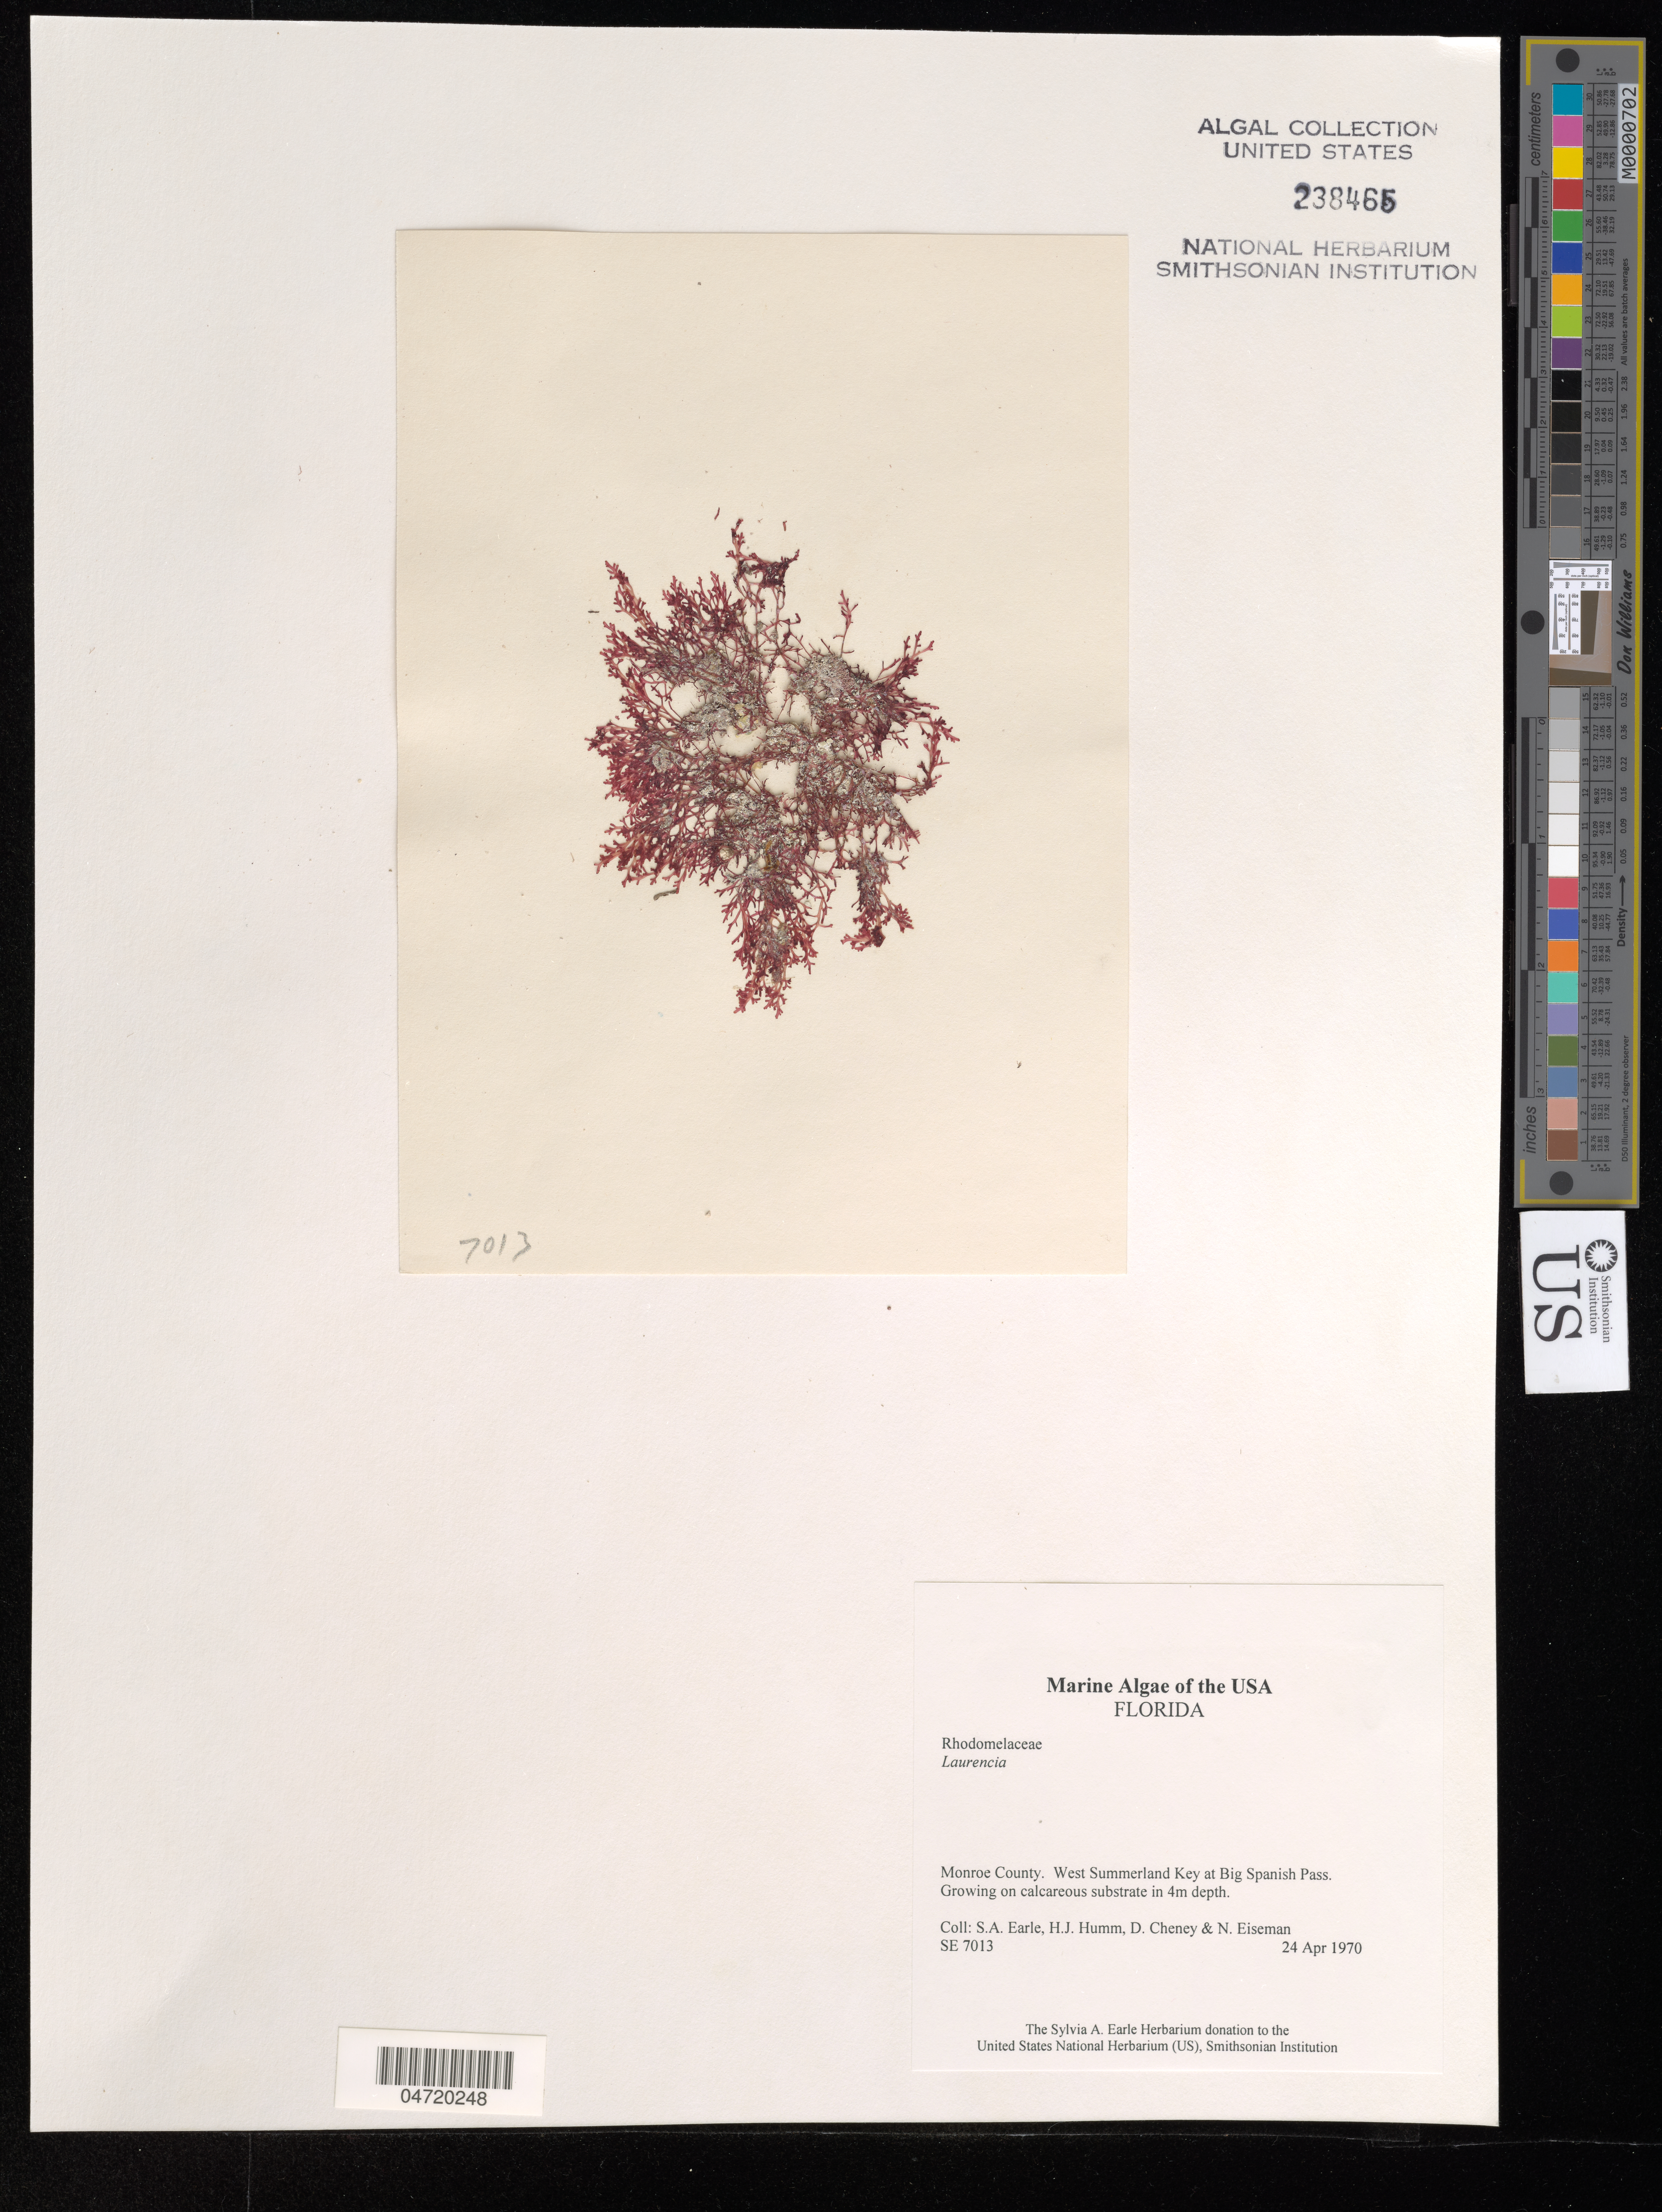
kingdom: Plantae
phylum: Rhodophyta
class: Florideophyceae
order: Ceramiales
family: Rhodomelaceae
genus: Laurencia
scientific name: Laurencia sp.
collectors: S. A. Earle, H. J. Humm, D. Cheney & N. J. Eiseman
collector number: SE7013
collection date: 1970-04-24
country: United States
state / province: Florida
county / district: Monroe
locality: Monroe County. West Summerland Key at Big Spanish Pass.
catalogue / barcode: US 238465